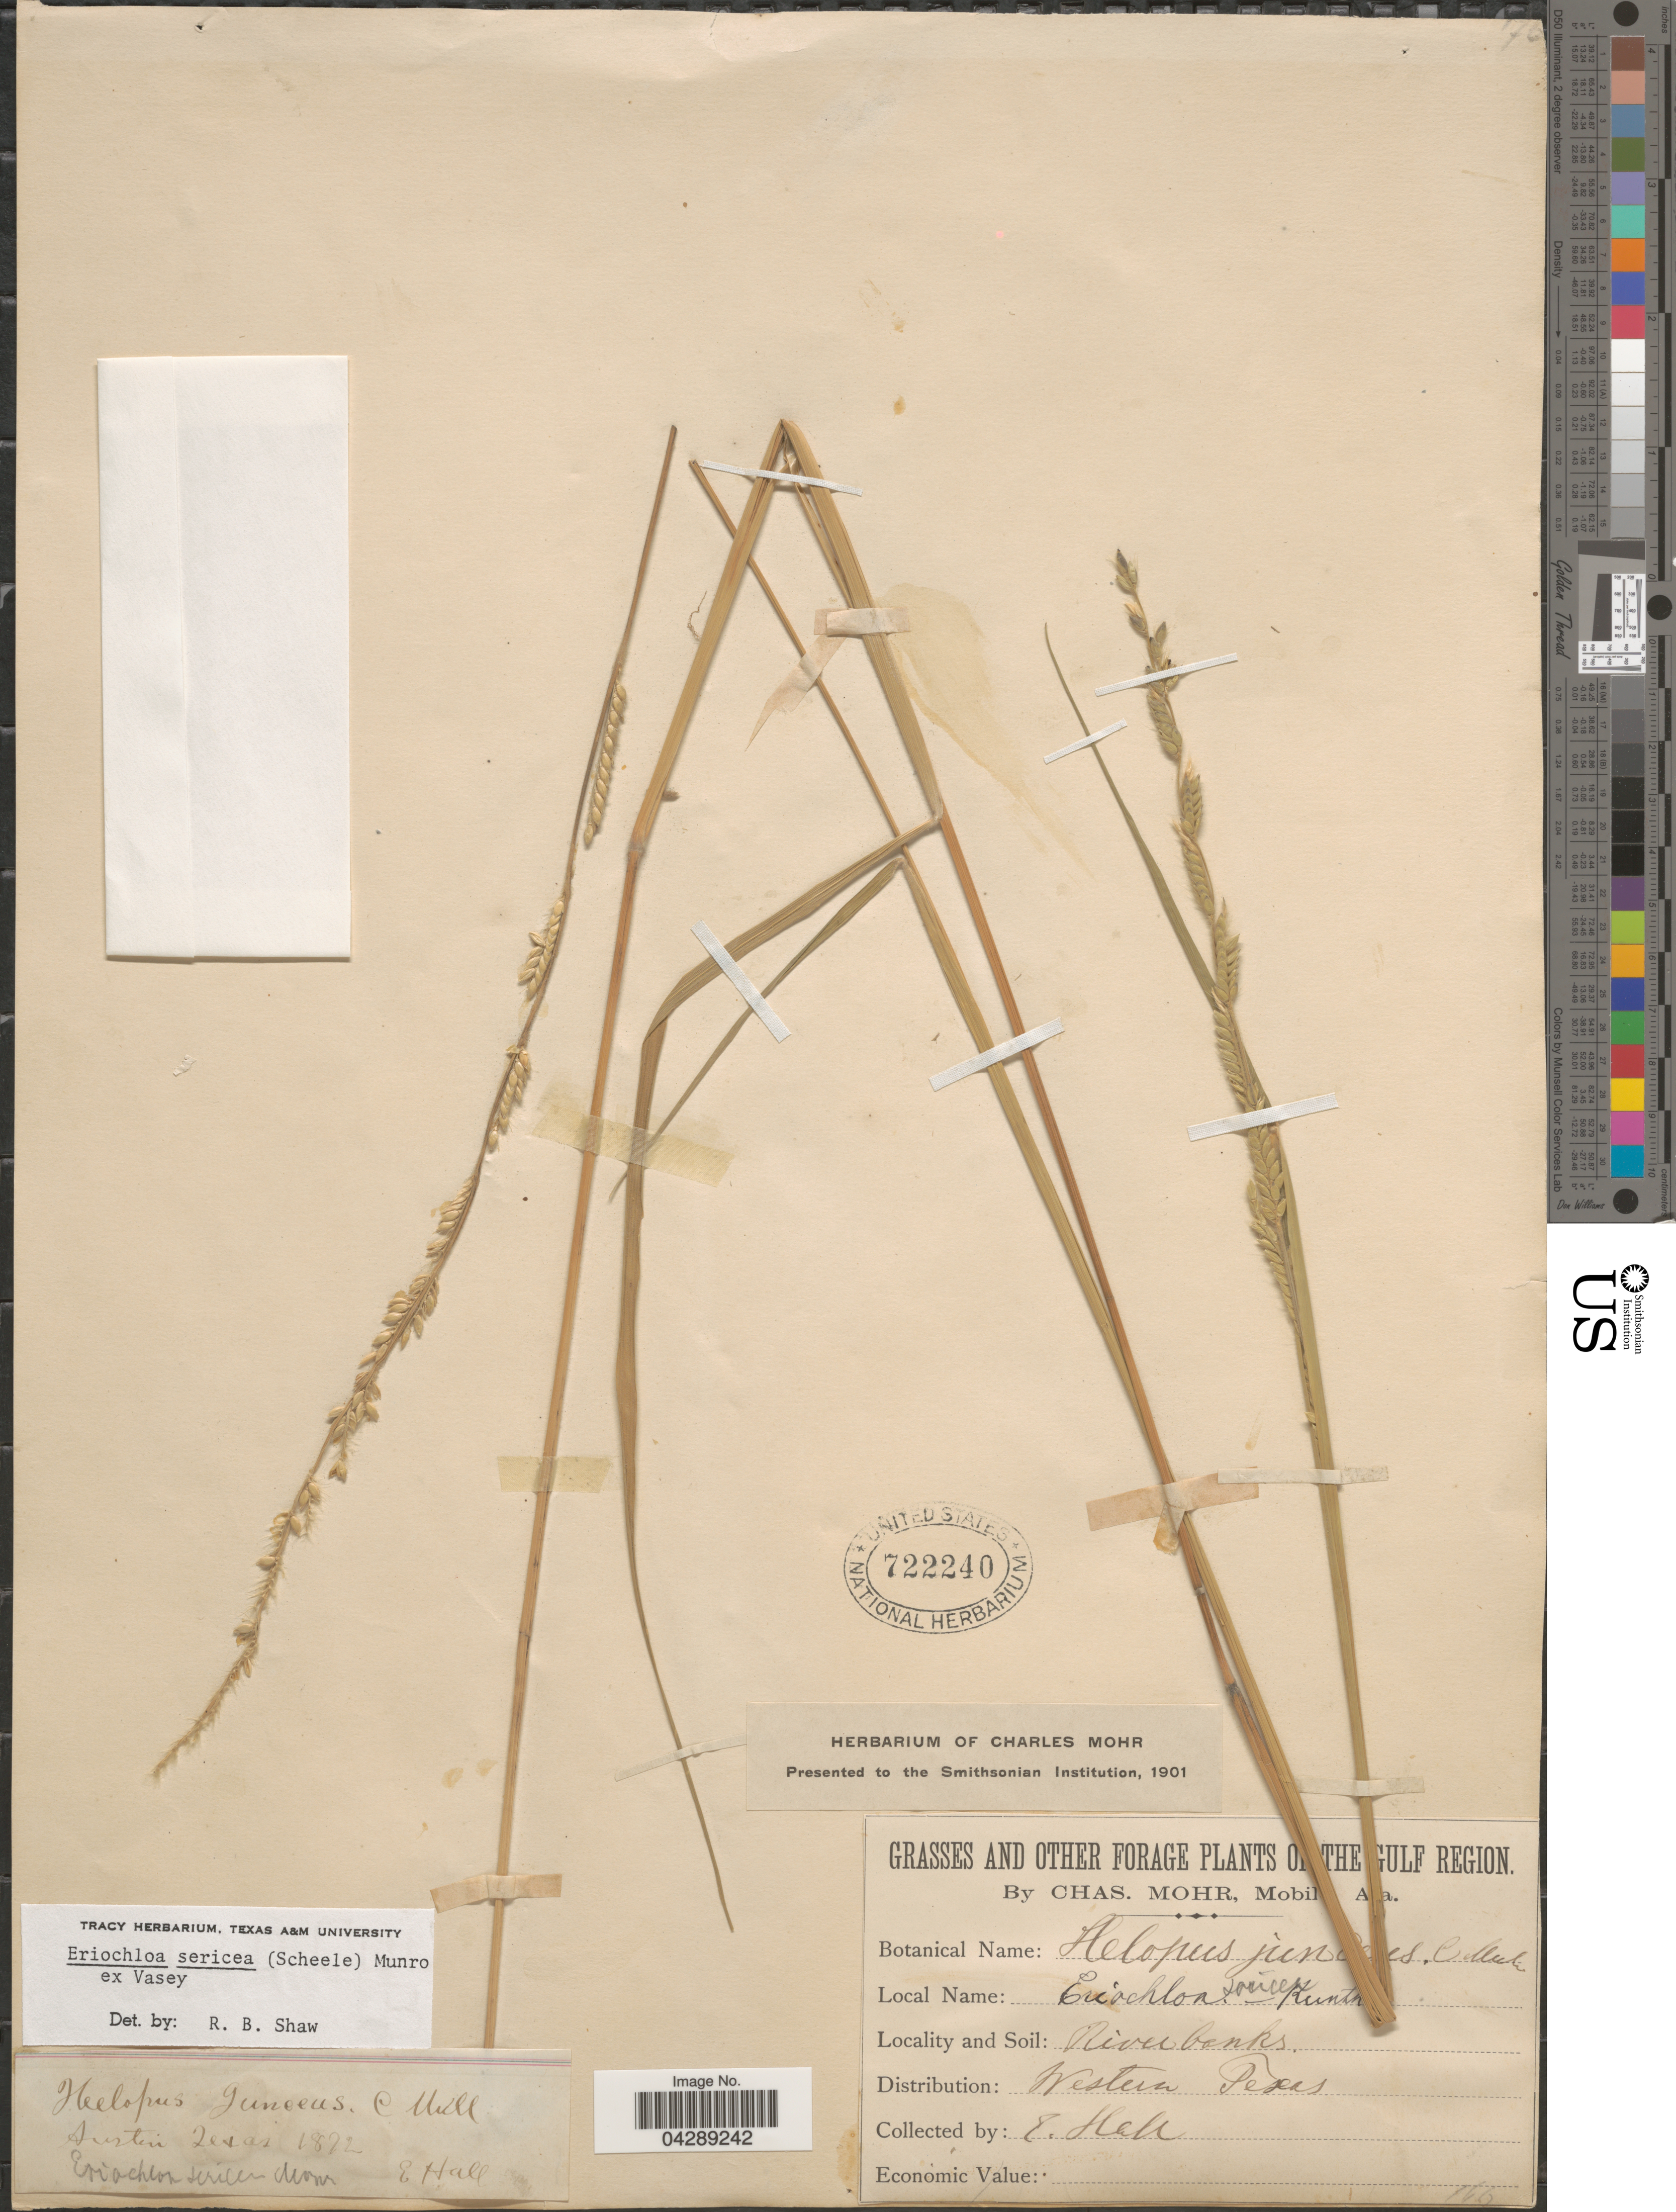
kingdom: Plantae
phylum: Tracheophyta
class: Liliopsida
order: Poales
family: Poaceae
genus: Eriochloa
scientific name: Eriochloa sericea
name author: (Scheele) Munro ex Vasey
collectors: E. Hall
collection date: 1892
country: United States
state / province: Texas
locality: Austin.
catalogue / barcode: US 722240